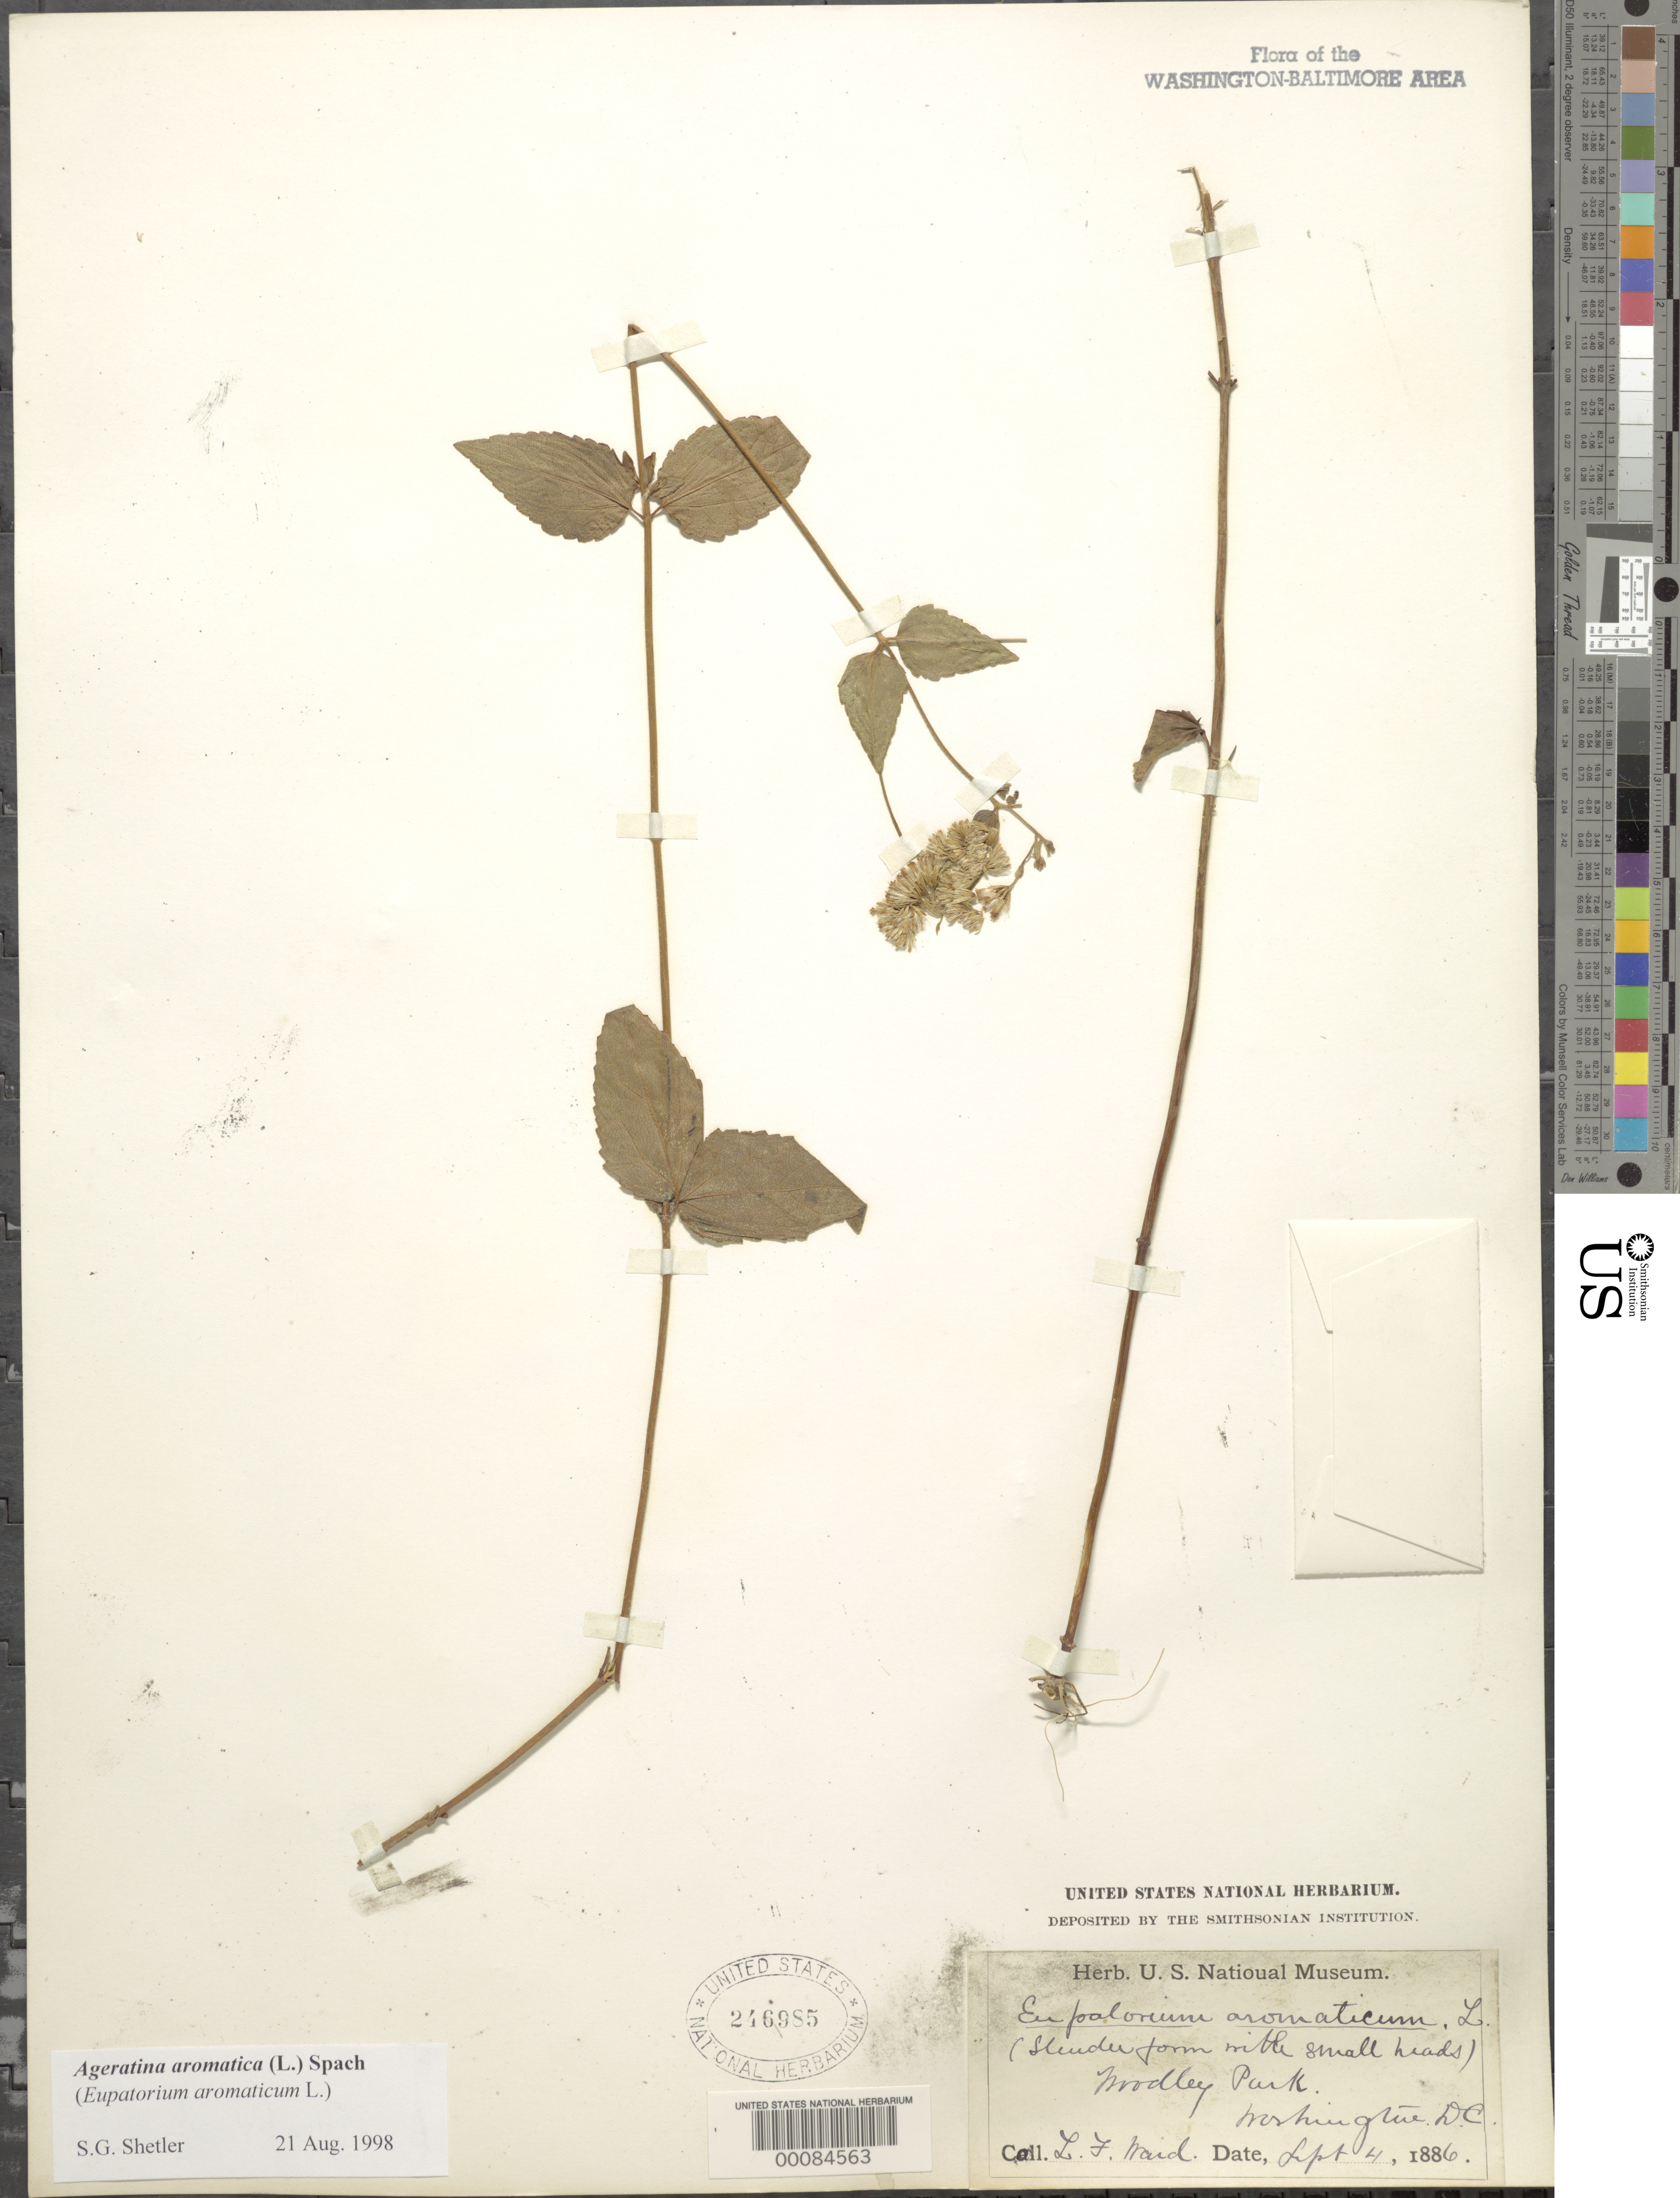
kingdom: Plantae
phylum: Tracheophyta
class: Magnoliopsida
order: Asterales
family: Asteraceae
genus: Ageratina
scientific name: Ageratina aromatica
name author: (L.) Spach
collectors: L. F. Ward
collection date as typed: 04 Sep 1886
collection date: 1886-09-04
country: United States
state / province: District of Columbia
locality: Woodley Park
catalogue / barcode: US 246985